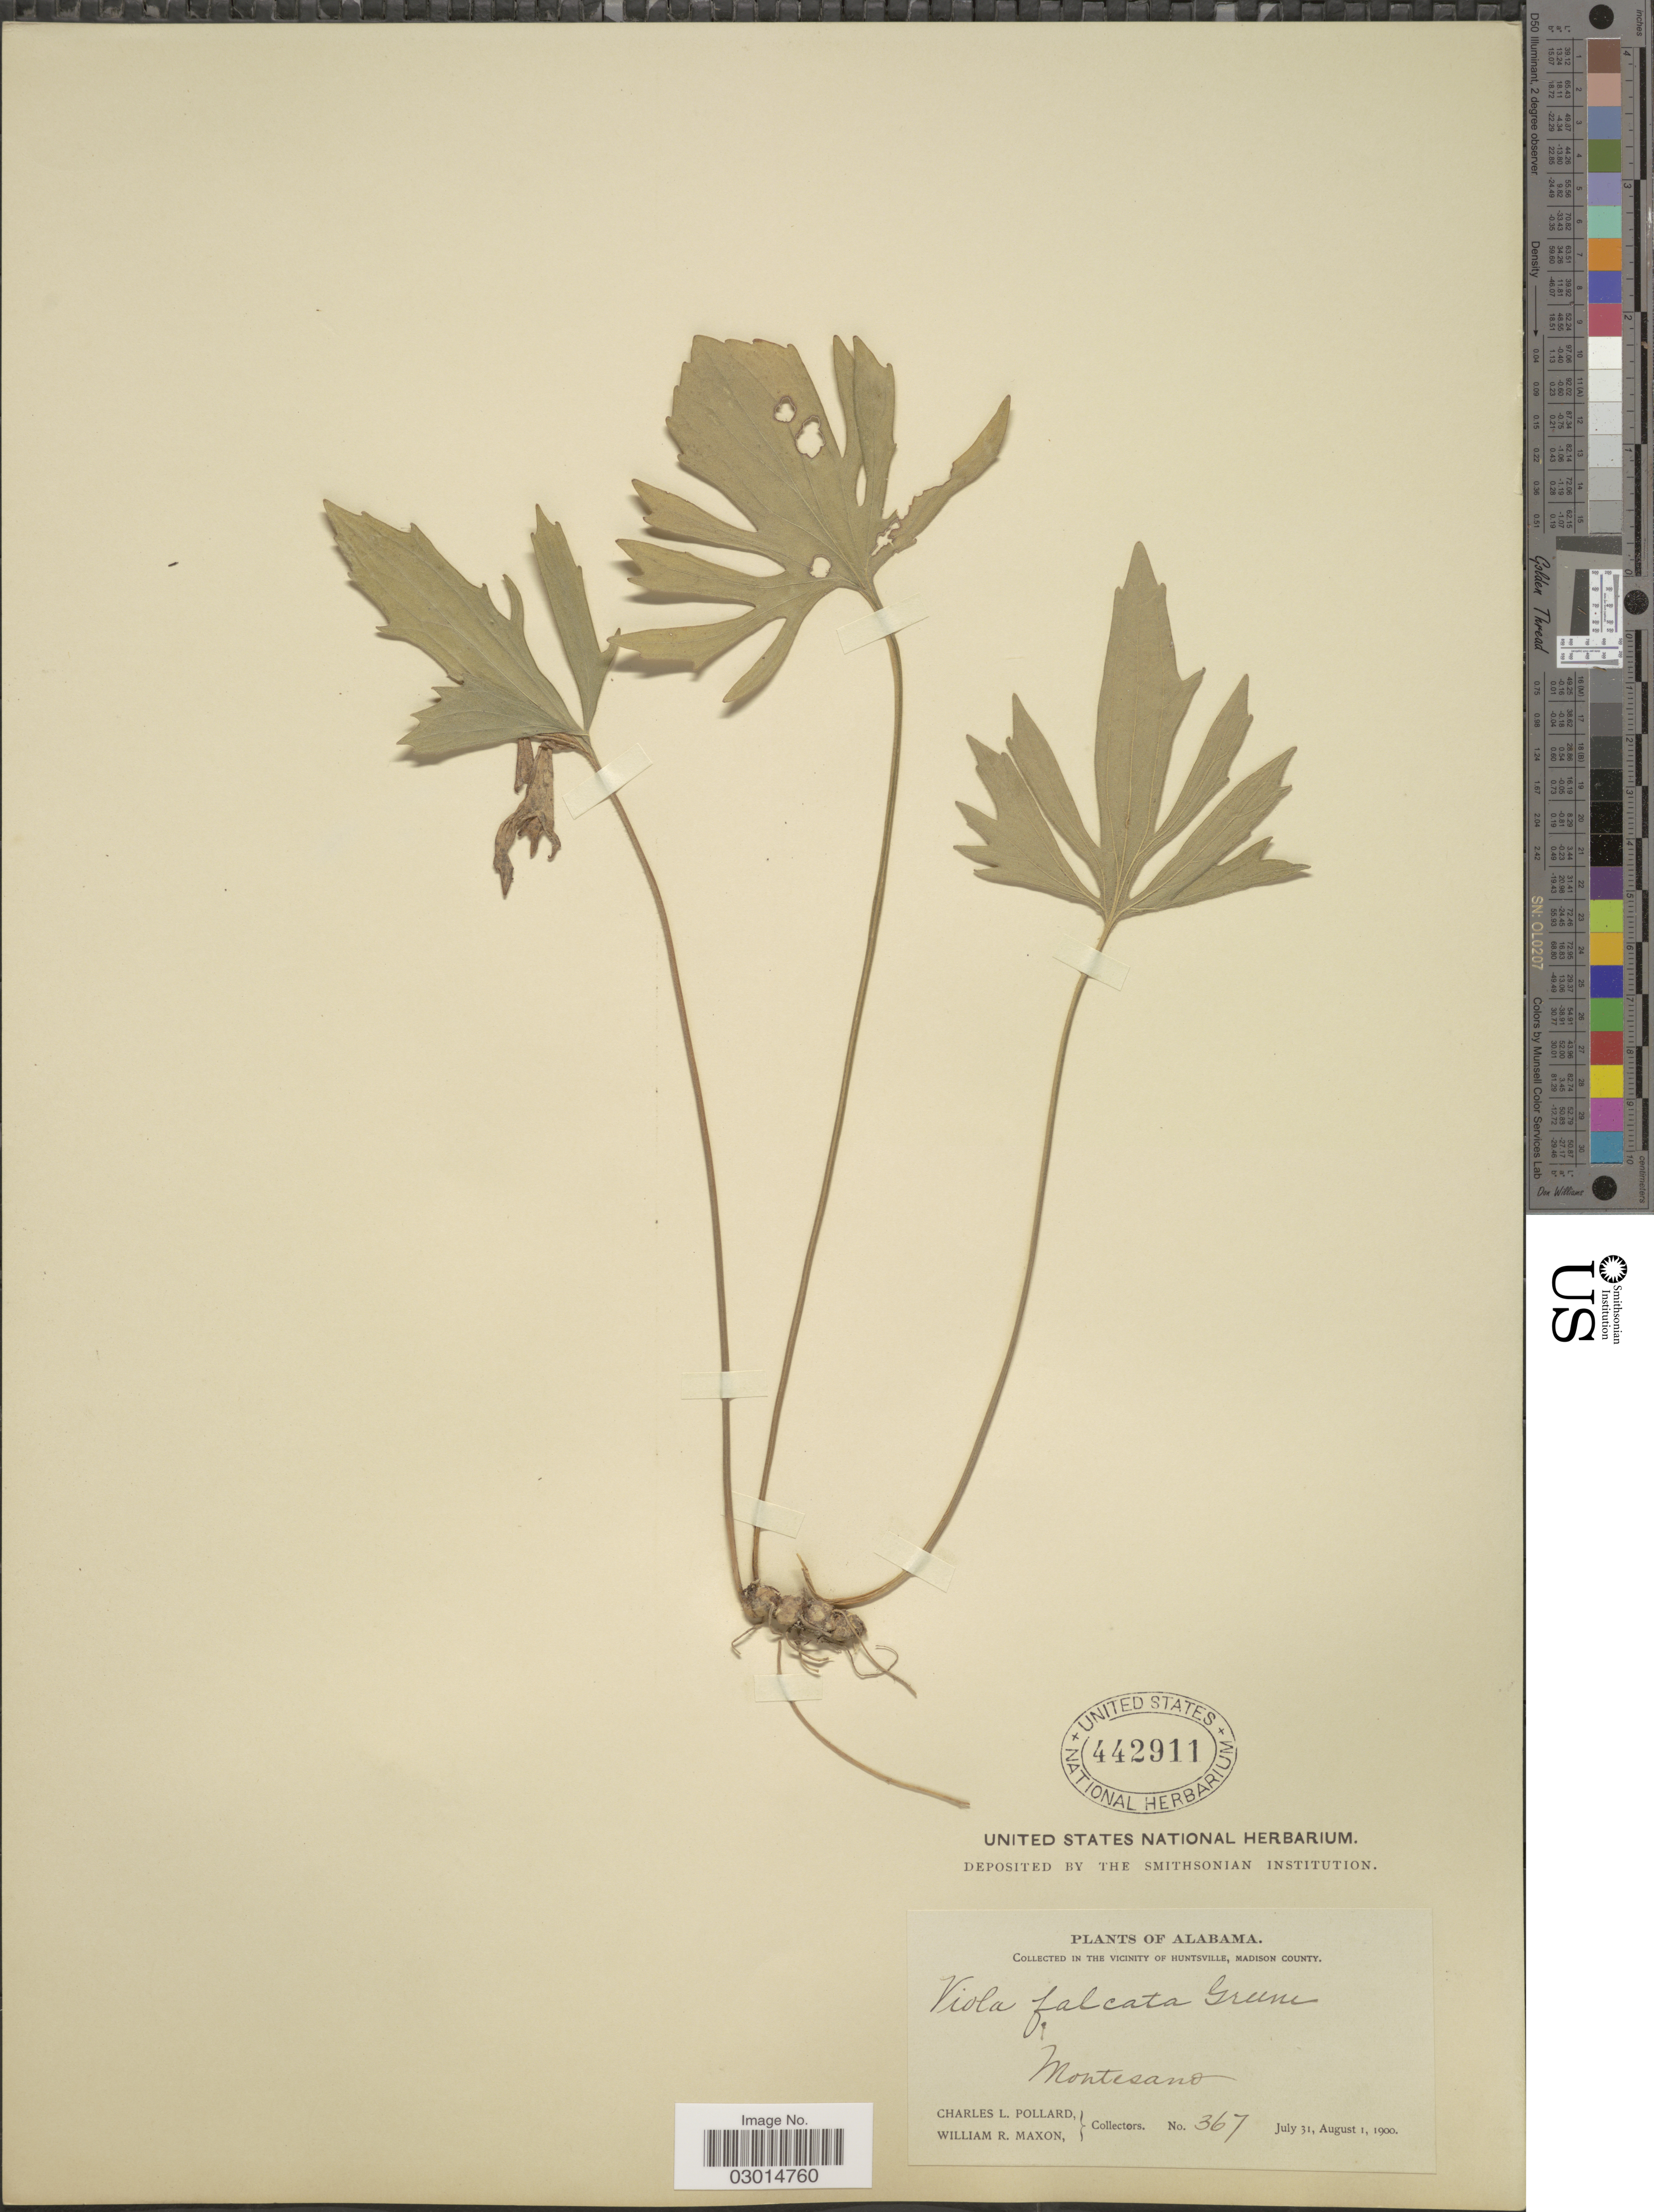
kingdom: Plantae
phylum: Tracheophyta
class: Magnoliopsida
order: Malpighiales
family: Violaceae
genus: Viola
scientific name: Viola falcata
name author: Greene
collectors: C. L. Pollard & W. R. Maxon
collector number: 367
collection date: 1900-07-31/1900-08-01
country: United States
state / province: Alabama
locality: Collected in the vicinity of Huntsville, Madison County. Montesano.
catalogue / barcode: US 442911